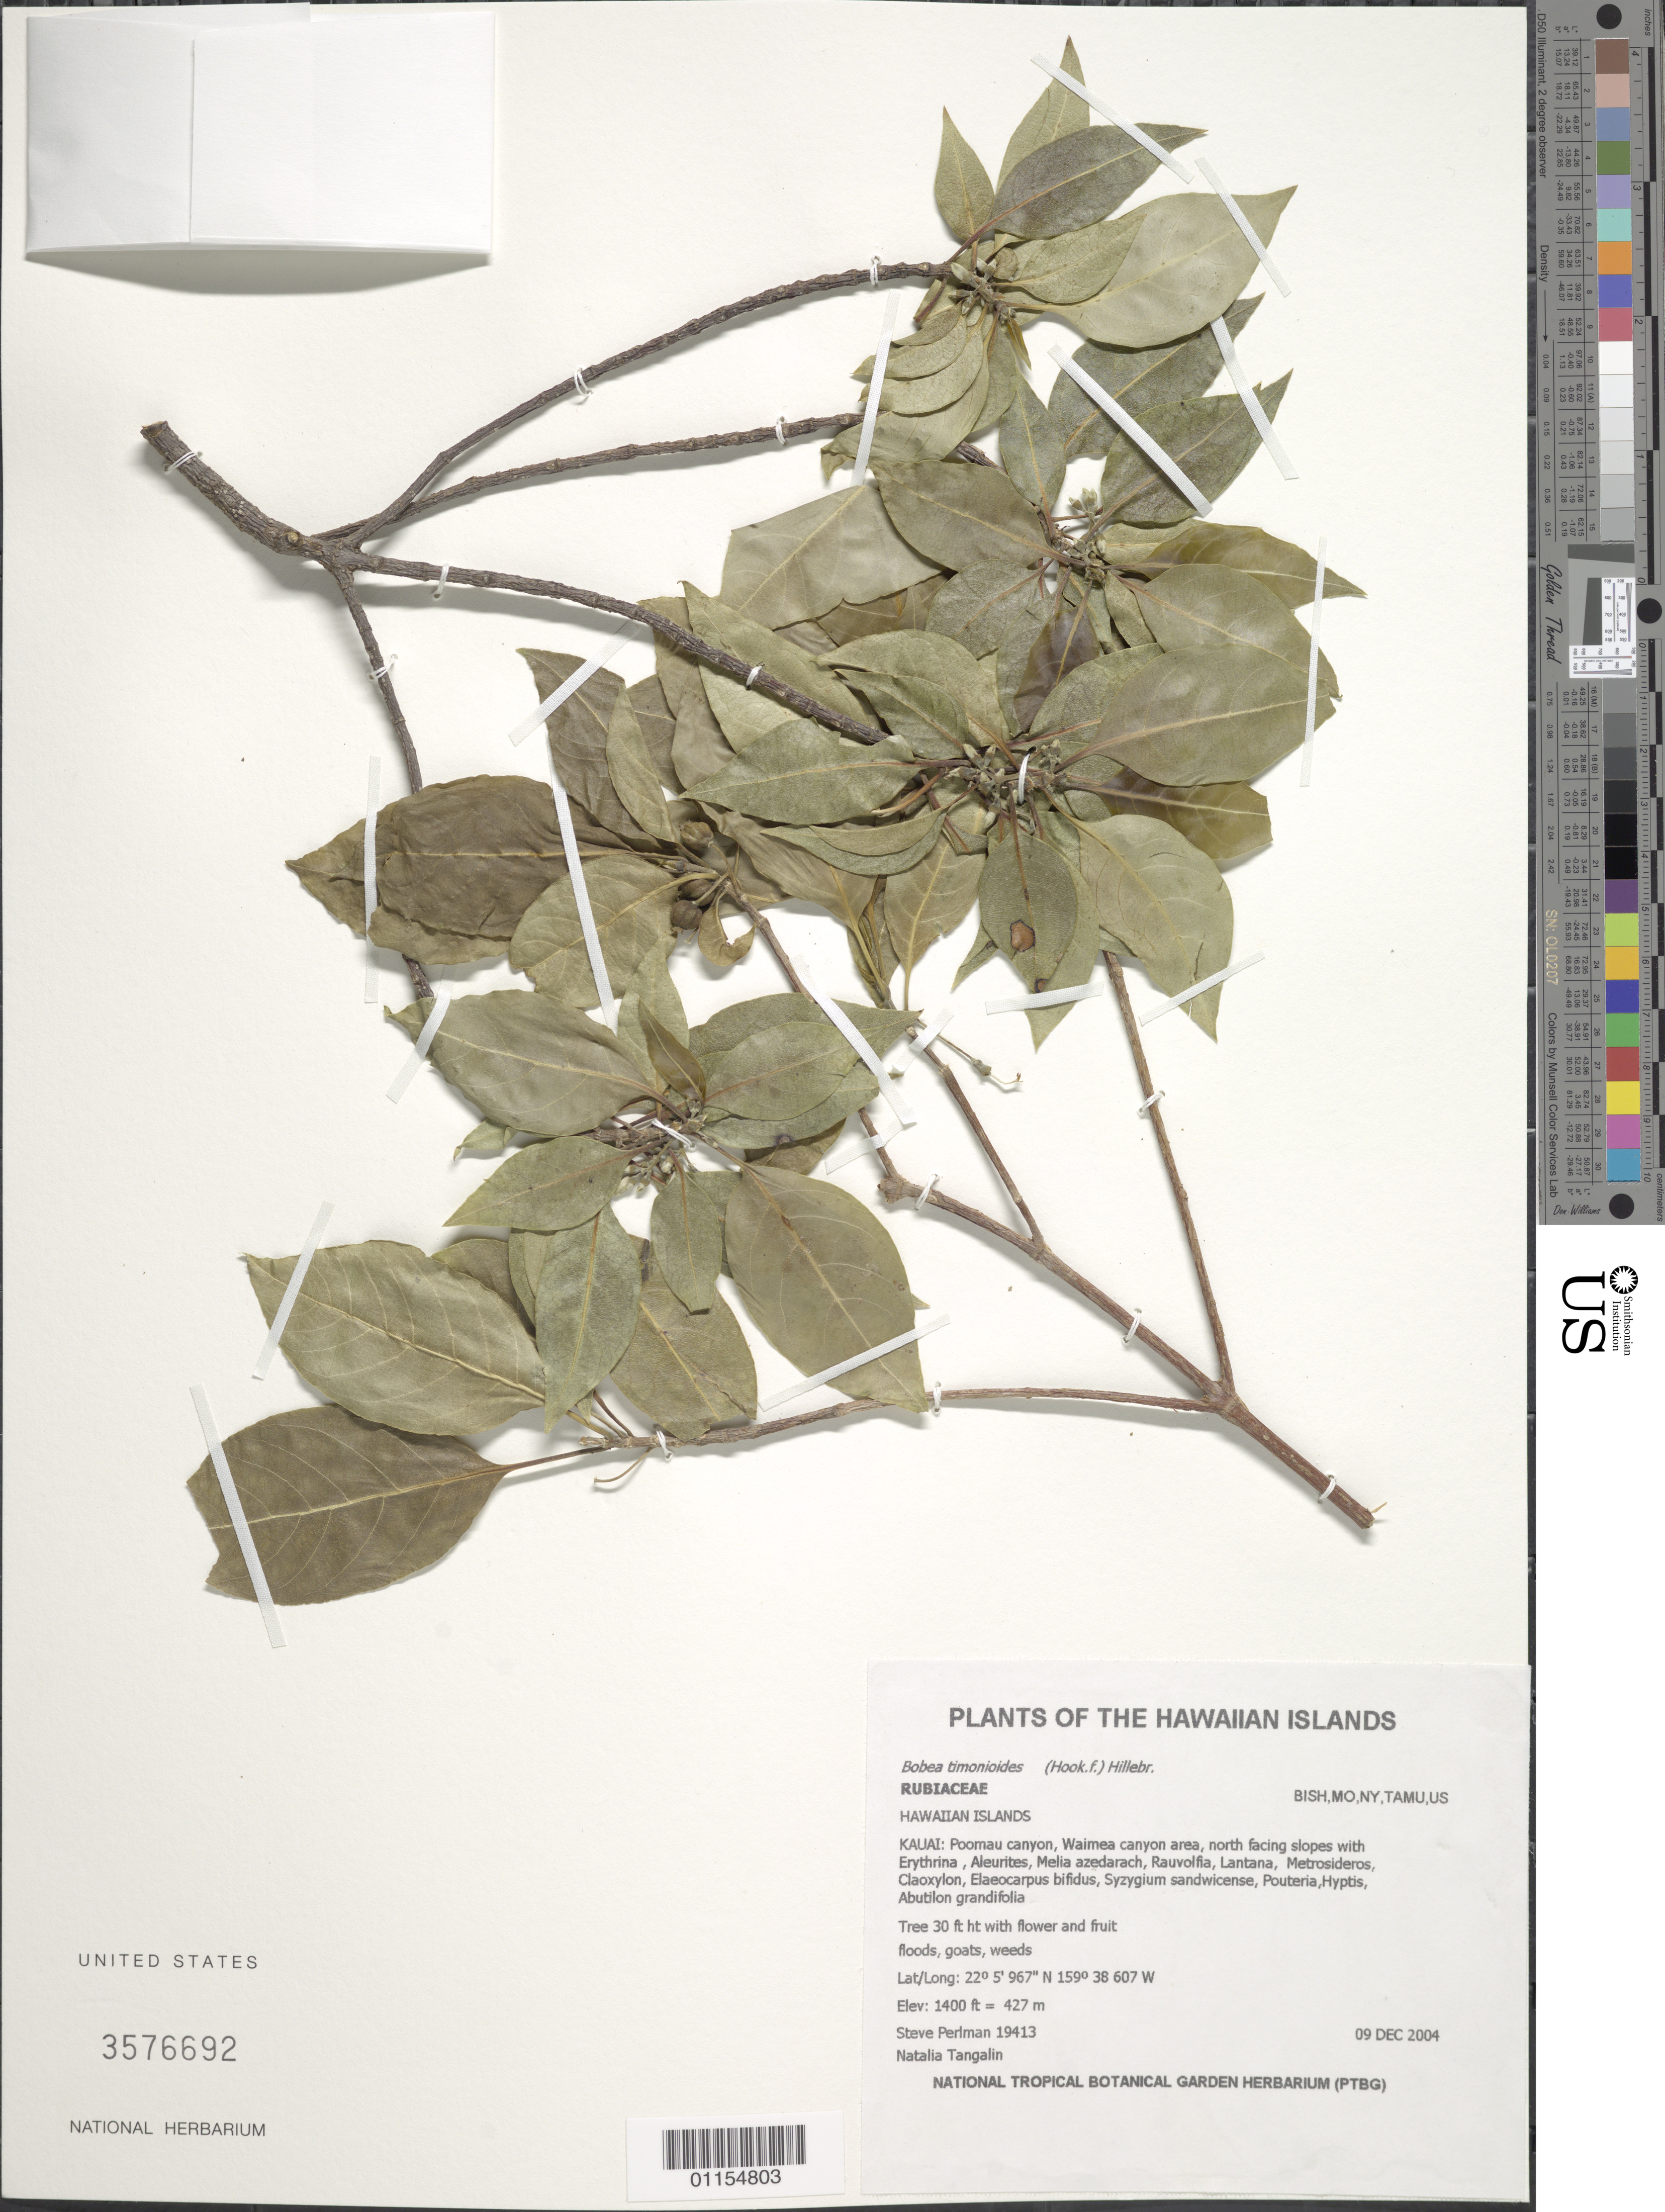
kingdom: Plantae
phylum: Tracheophyta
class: Magnoliopsida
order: Gentianales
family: Rubiaceae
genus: Bobea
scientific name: Bobea timonioides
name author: (Hook. f.) Hillebr.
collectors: S. P. Perlman & N. Tangalin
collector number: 19413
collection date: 2004-12-09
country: United States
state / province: Hawaii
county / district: Kauai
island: Kaua'i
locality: Poomau Canyon, Waimea Canyon area, north facing slopes.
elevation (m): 427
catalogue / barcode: US 3576692